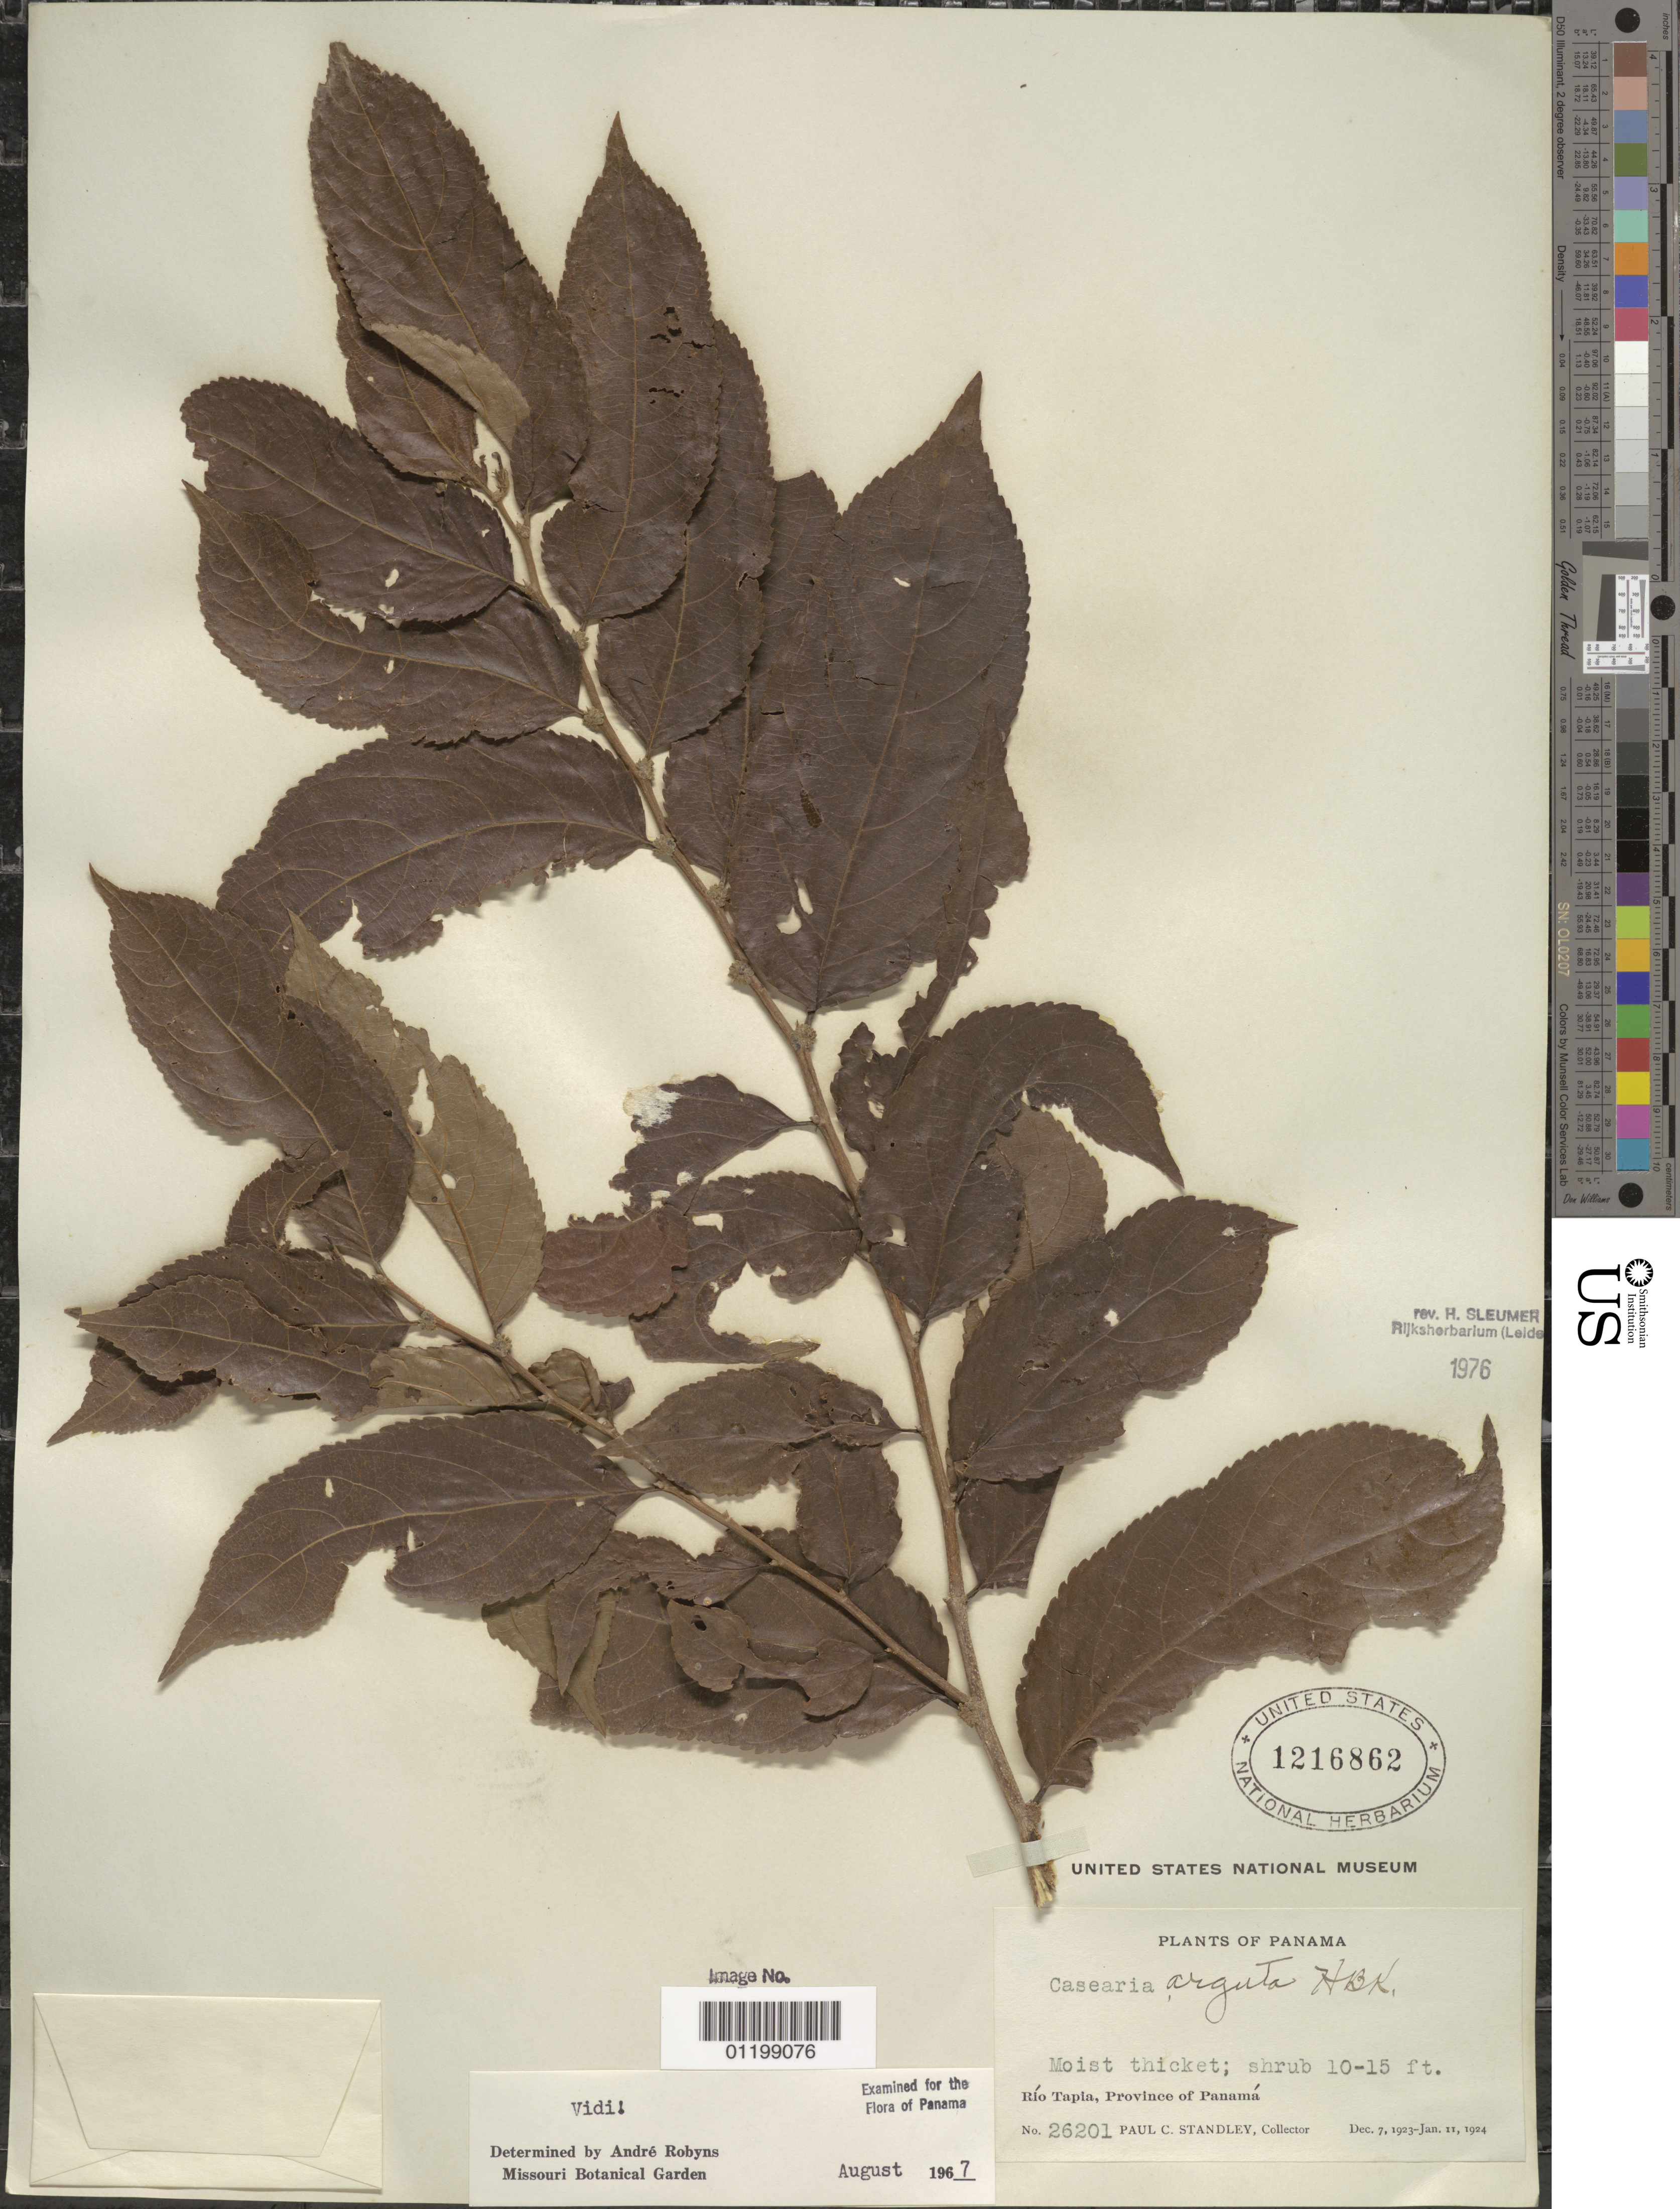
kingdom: Plantae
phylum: Tracheophyta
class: Magnoliopsida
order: Malpighiales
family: Salicaceae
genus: Casearia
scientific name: Casearia arguta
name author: Kunth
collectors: P. C. Standley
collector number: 26201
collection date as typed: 07 Dec 1923 to 11 Jan 1924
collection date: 1923-12-07/1924-01-11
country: Panama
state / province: Panamá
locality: Rio Tapia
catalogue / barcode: US 1216862